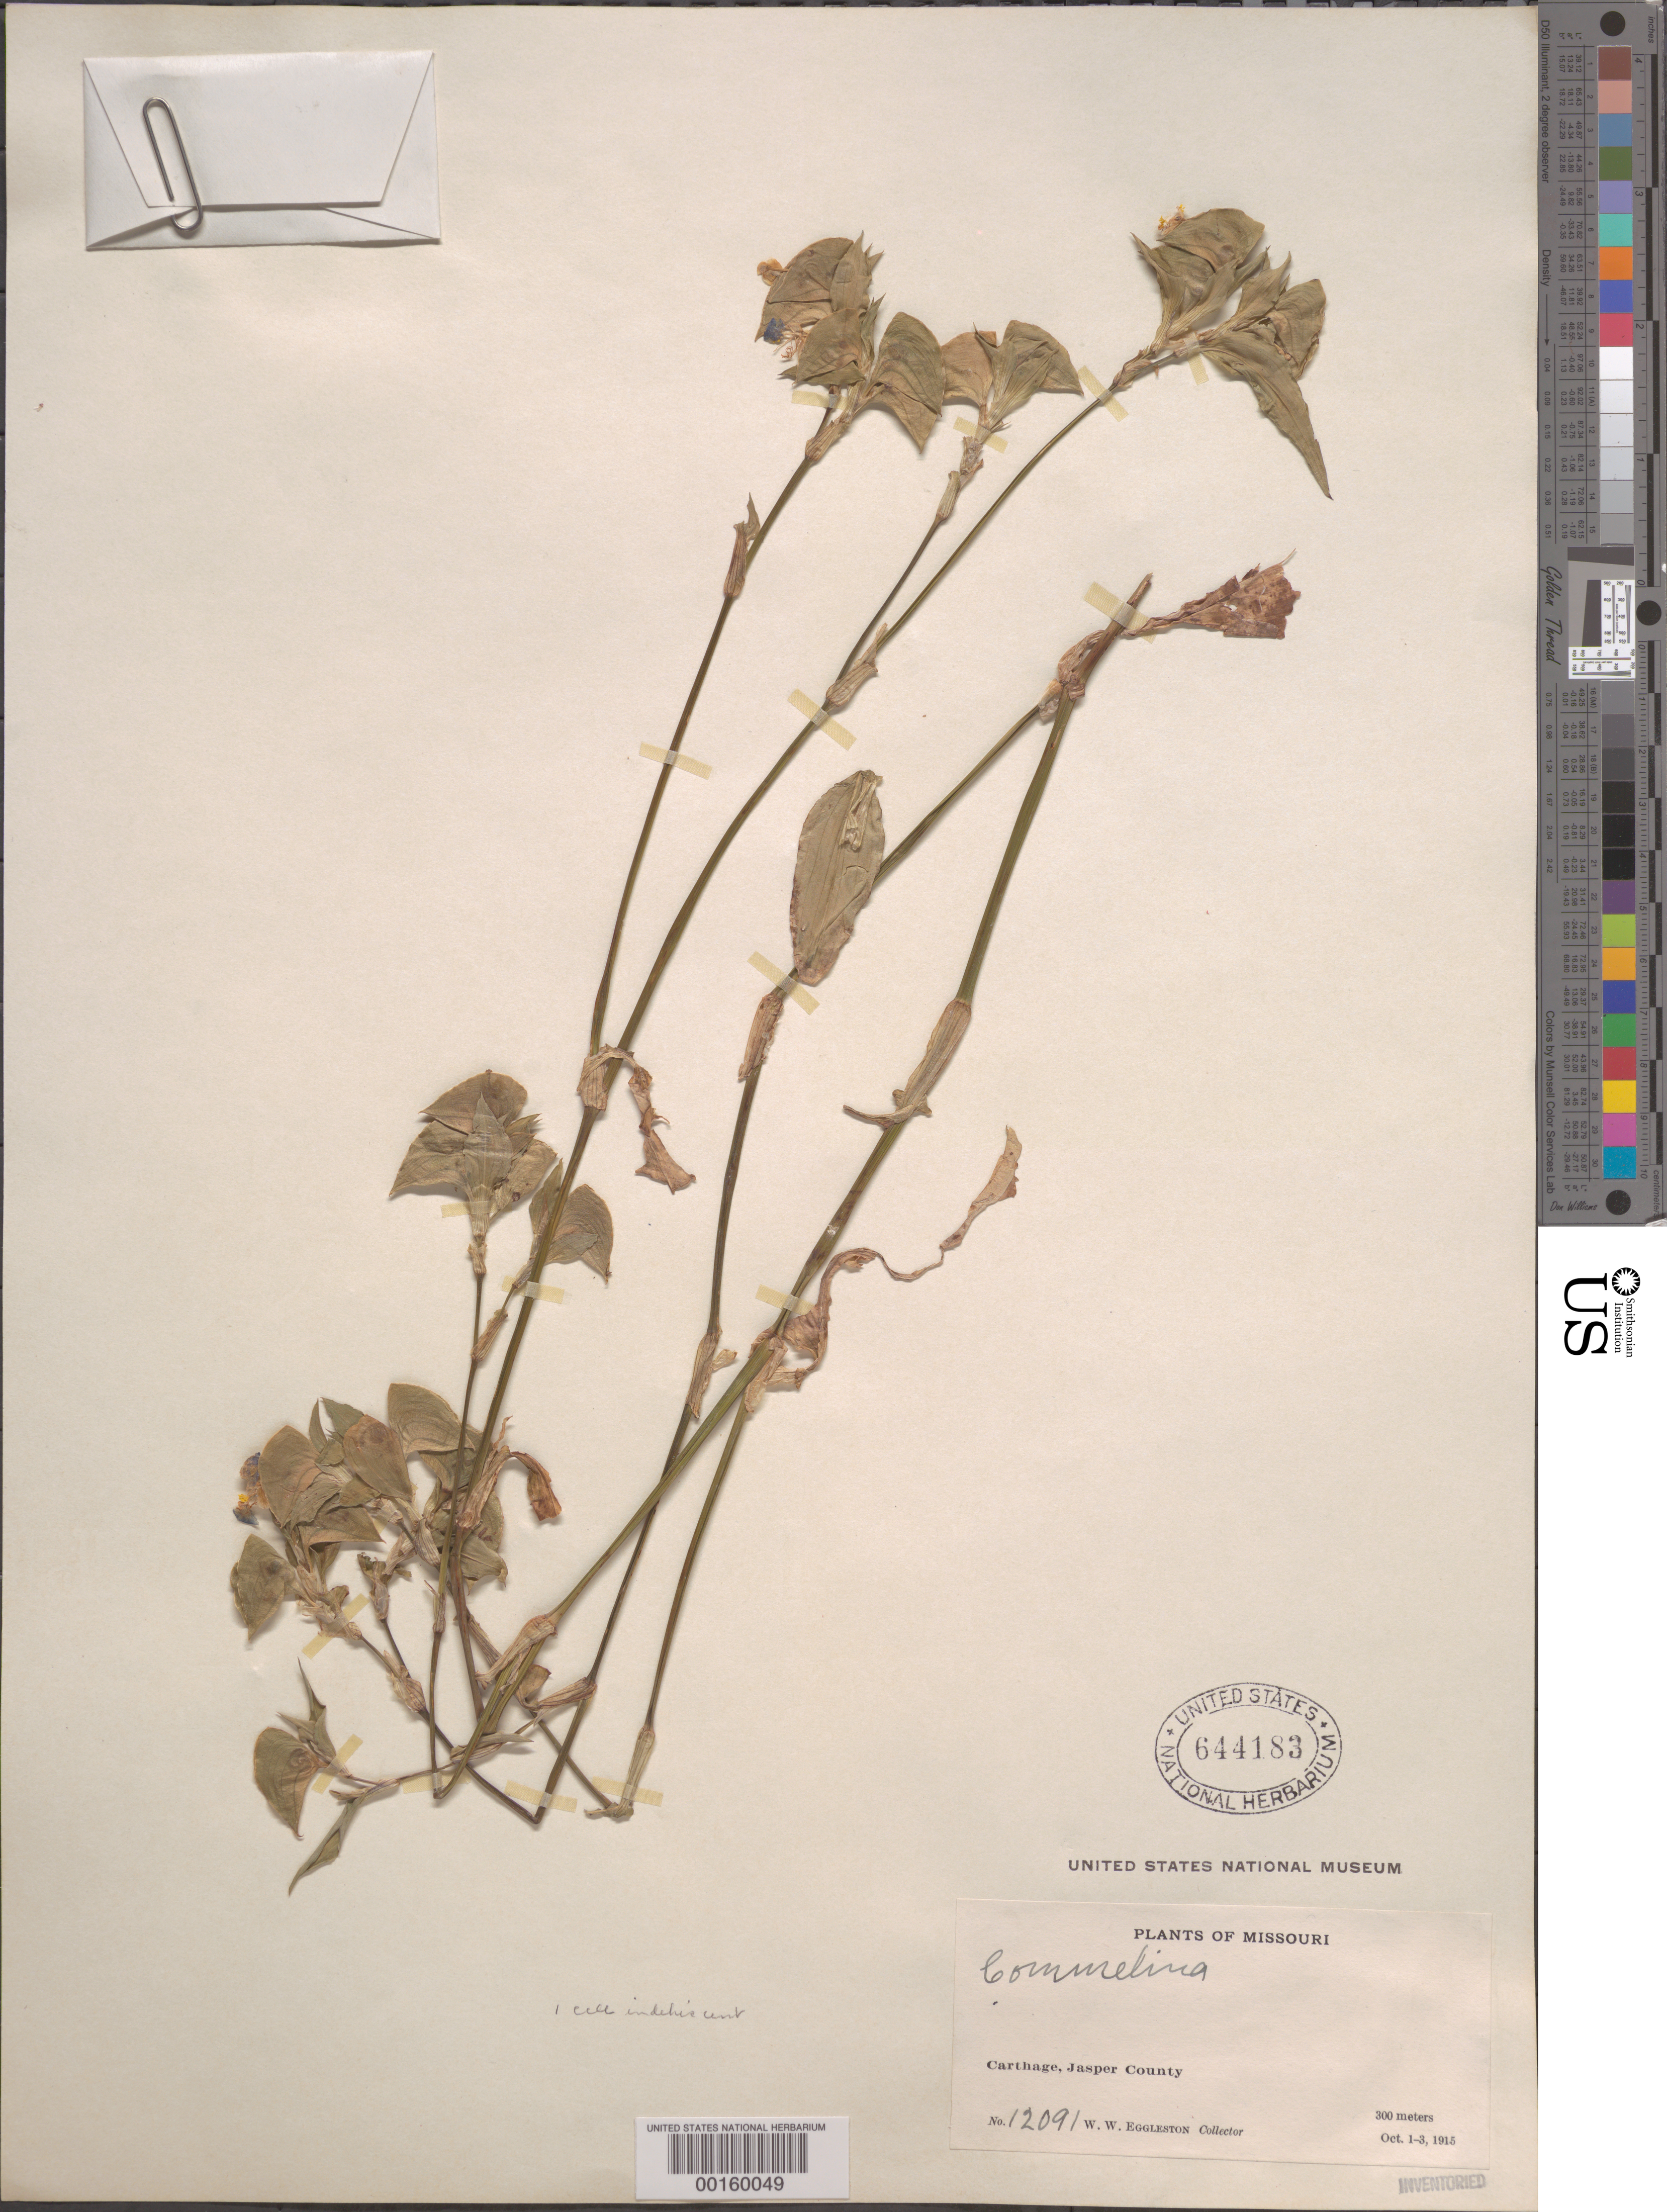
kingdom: Plantae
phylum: Tracheophyta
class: Liliopsida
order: Commelinales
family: Commelinaceae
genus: Commelina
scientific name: Commelina erecta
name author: L.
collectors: W. W. Eggleston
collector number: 12091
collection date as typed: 01 Oct 1915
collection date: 1915-10-01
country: United States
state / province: Missouri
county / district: Jasper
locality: Carthage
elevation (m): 300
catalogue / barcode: US 644183